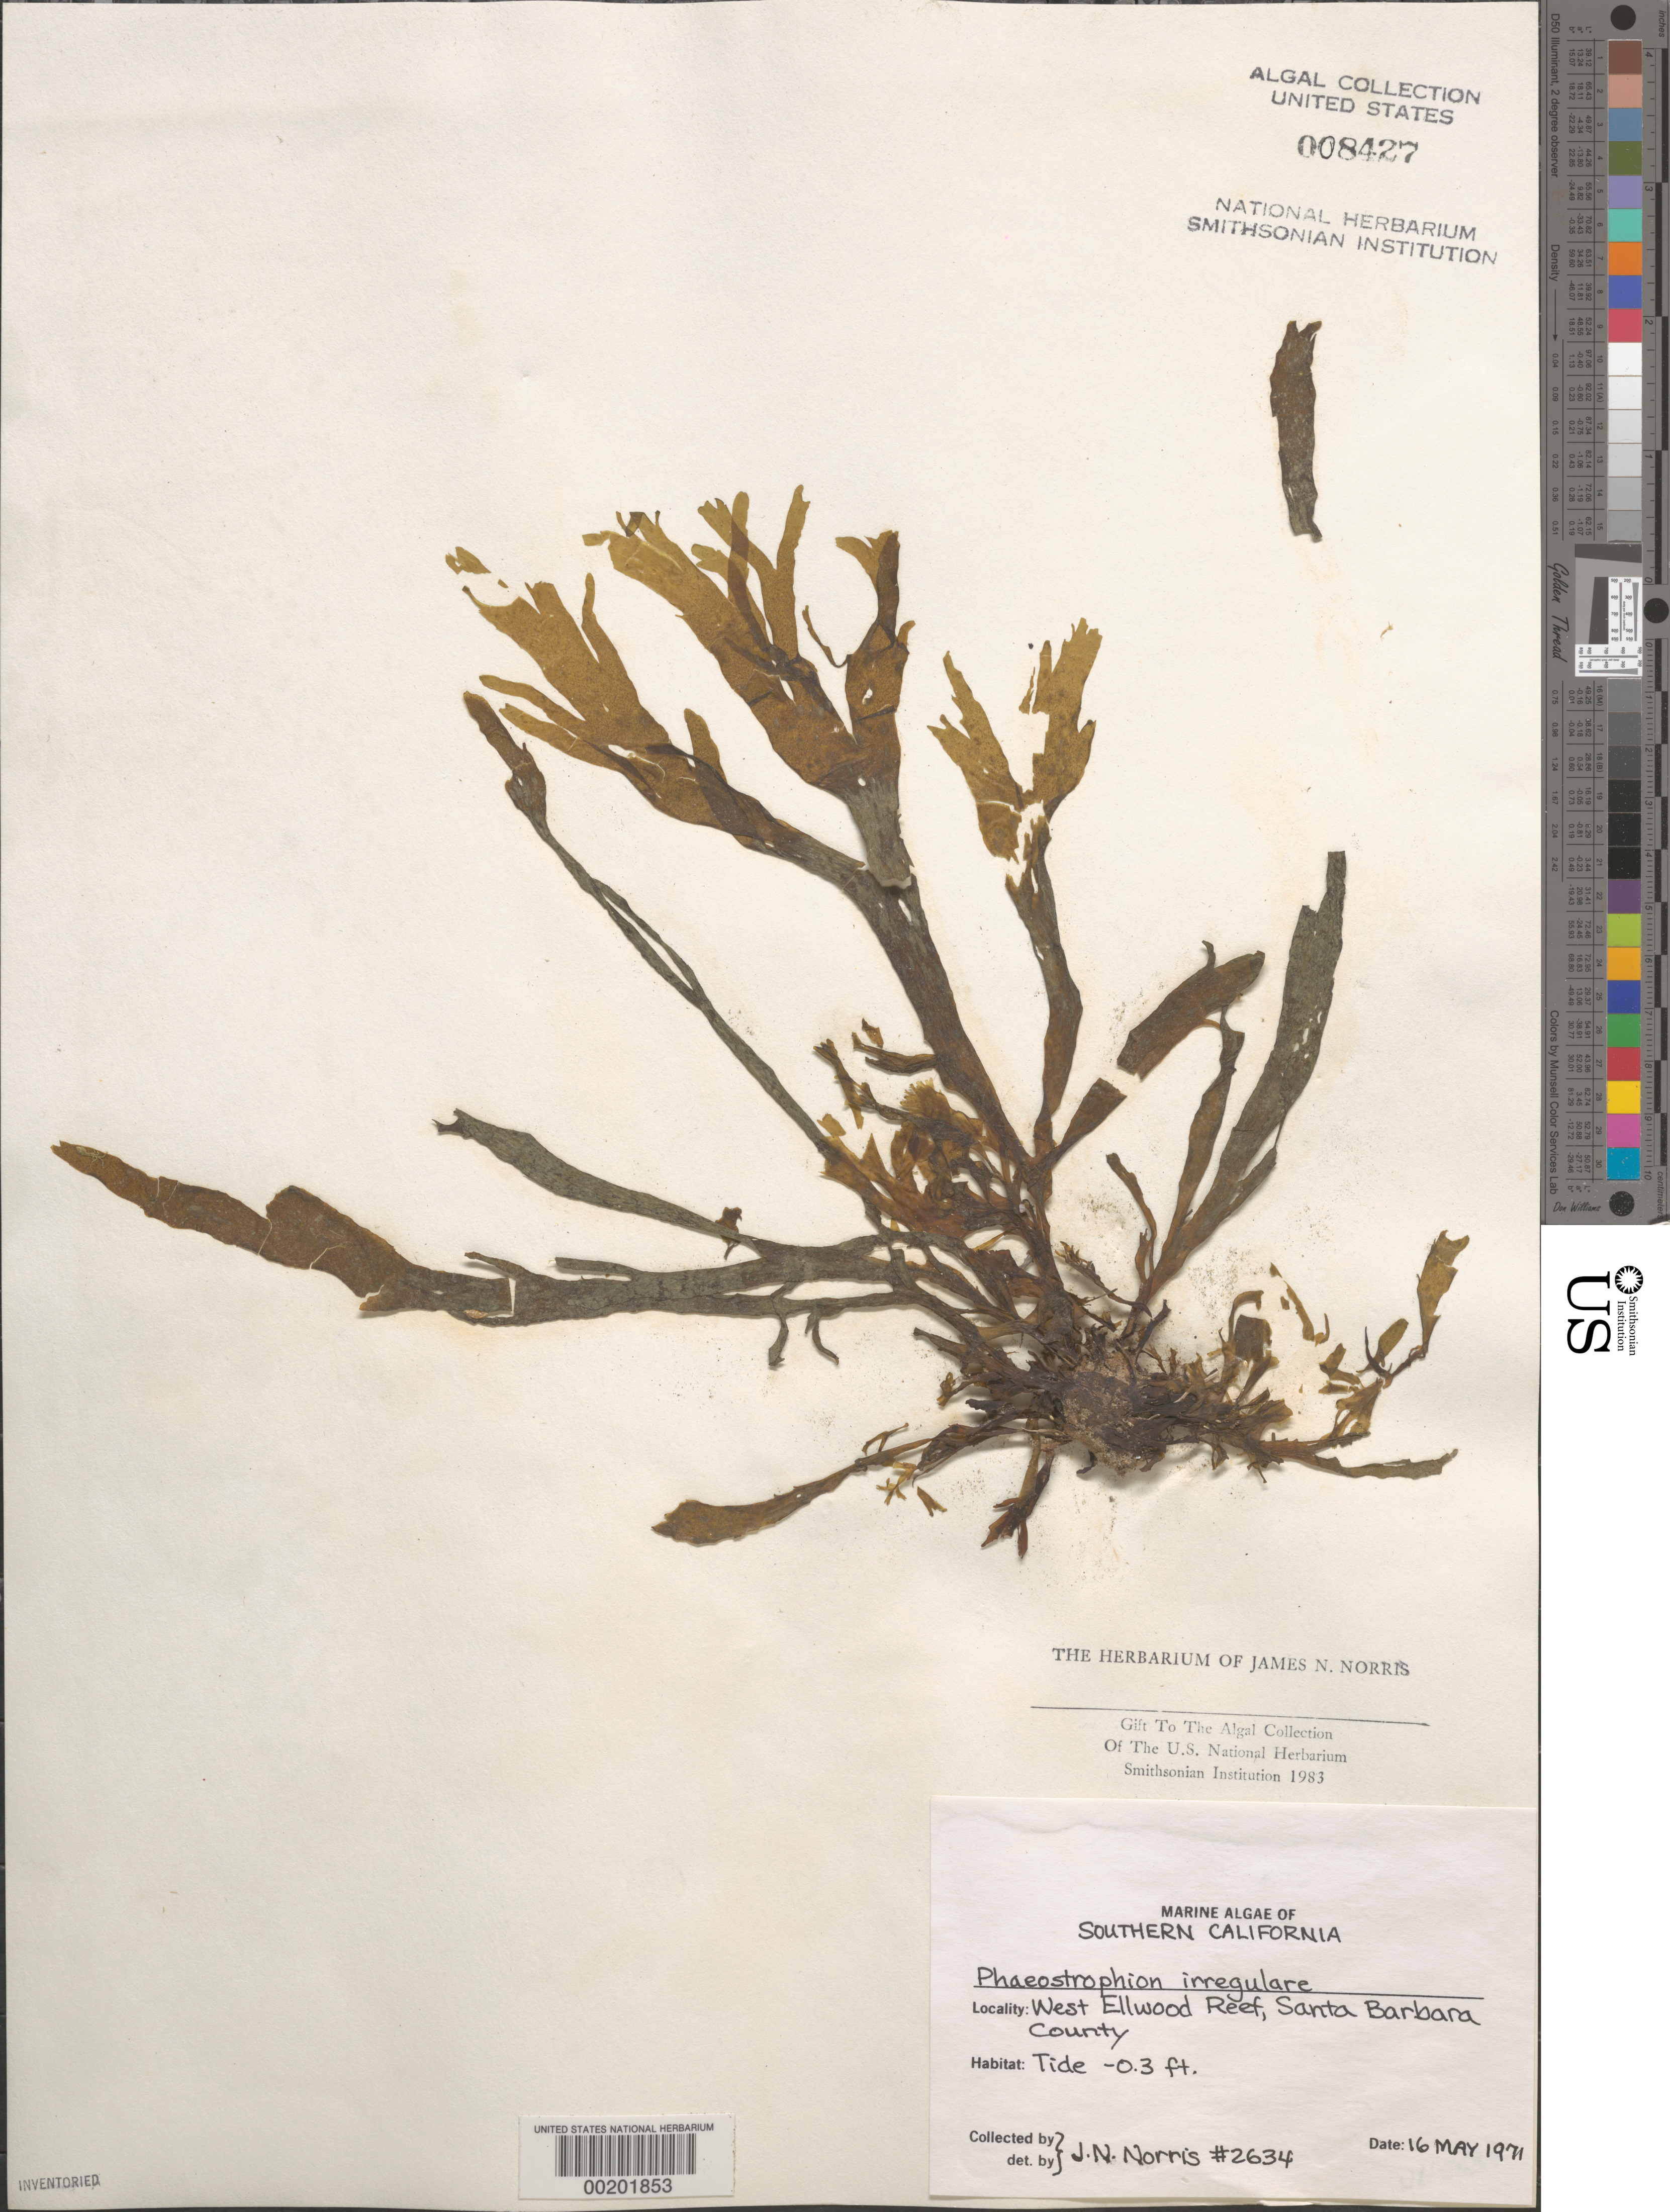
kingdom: Chromista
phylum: Ochrophyta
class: Phaeophyceae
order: Laminariales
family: Laminariaceae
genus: Phaeostrophion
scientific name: Phaeostrophion irregulare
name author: Setch. & N.L. Gardner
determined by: Norris, James N.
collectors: J. N. Norris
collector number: JN-2634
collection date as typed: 16 May 1971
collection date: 1971-05-16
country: United States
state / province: California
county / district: Santa Barbara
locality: West Ellwood Reef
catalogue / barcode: US 8427